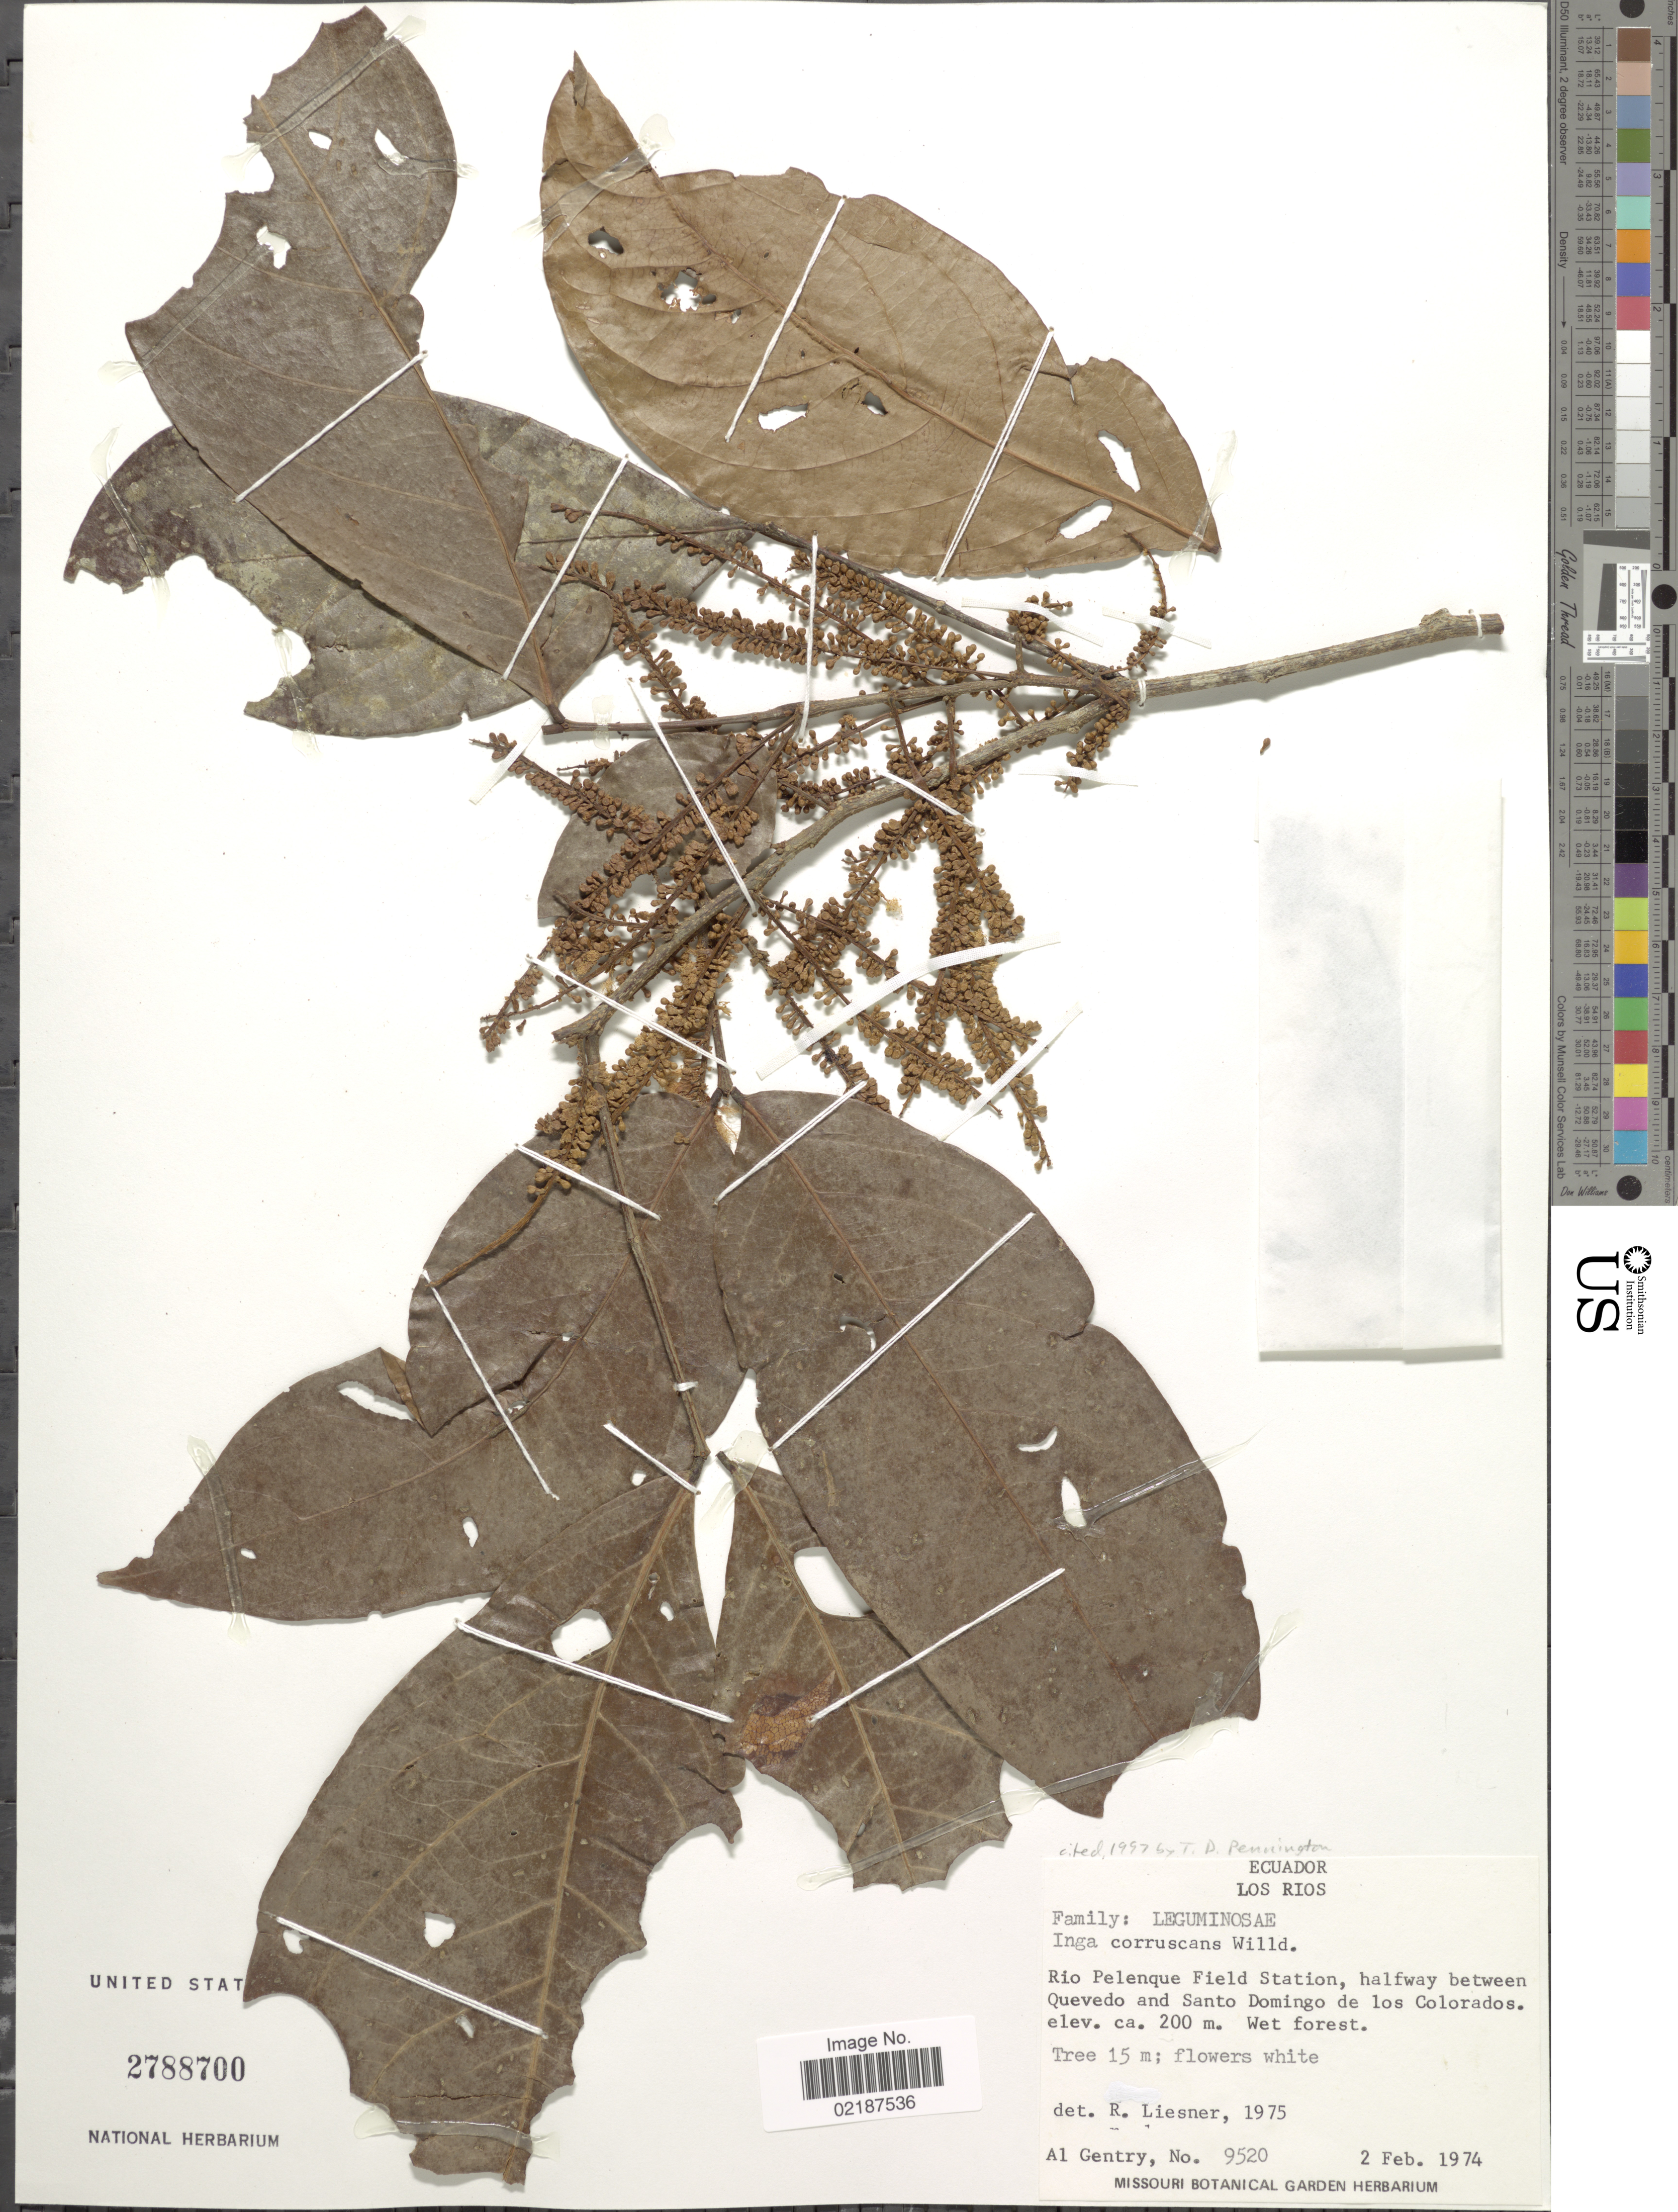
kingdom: Plantae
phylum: Tracheophyta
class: Magnoliopsida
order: Fabales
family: Fabaceae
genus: Inga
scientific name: Inga coruscans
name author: Humb. & Bonpl. ex Willd.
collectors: A. H. Gentry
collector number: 9520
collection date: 1974-02-02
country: Ecuador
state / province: Los Ríos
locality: Rio Pelenque Field Station, halfway between Quevedo and Santo Domingo de los Colorados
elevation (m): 200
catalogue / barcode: US 2788700